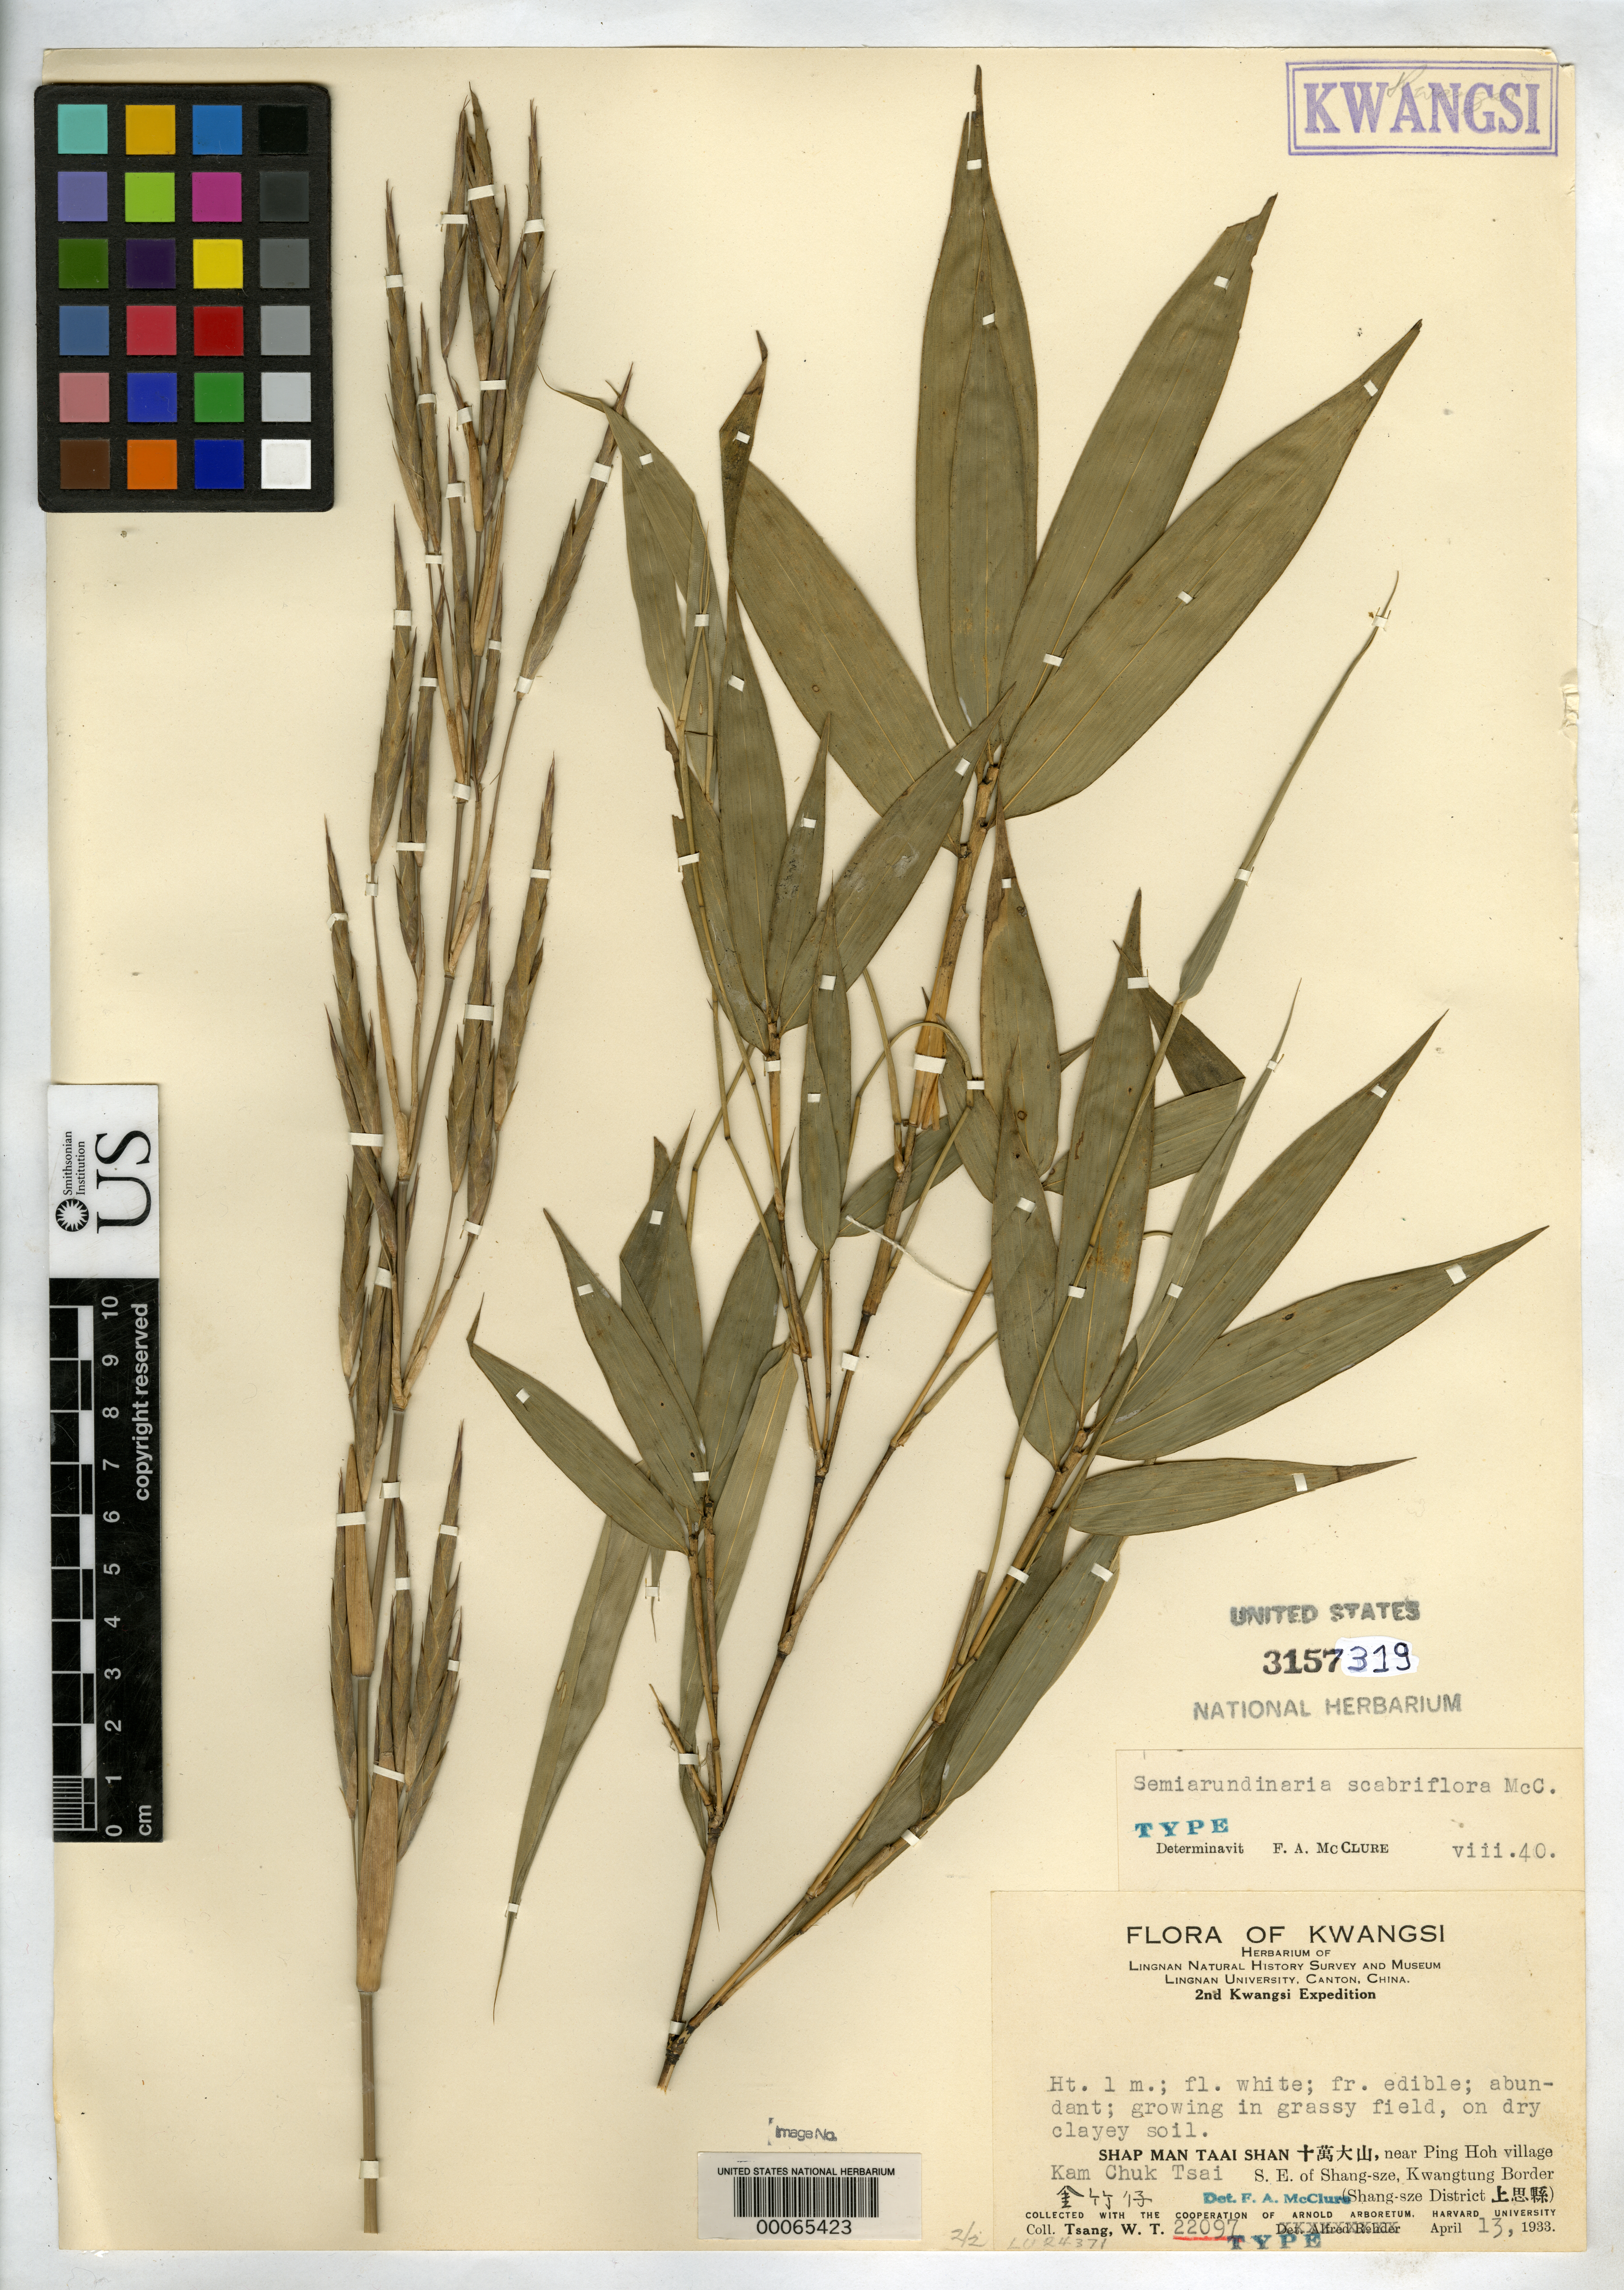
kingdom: Plantae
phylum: Tracheophyta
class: Liliopsida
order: Poales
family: Poaceae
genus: Semiarundinaria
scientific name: Semiarundinaria scabriflora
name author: McClure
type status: Isotype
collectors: W. T. Tsang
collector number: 22097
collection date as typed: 13 Apr 1933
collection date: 1933-04-13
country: China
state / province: Guangxi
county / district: Shang-sze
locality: Shap Man Taai Shan near Ping Hoh village.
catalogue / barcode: US 3157319